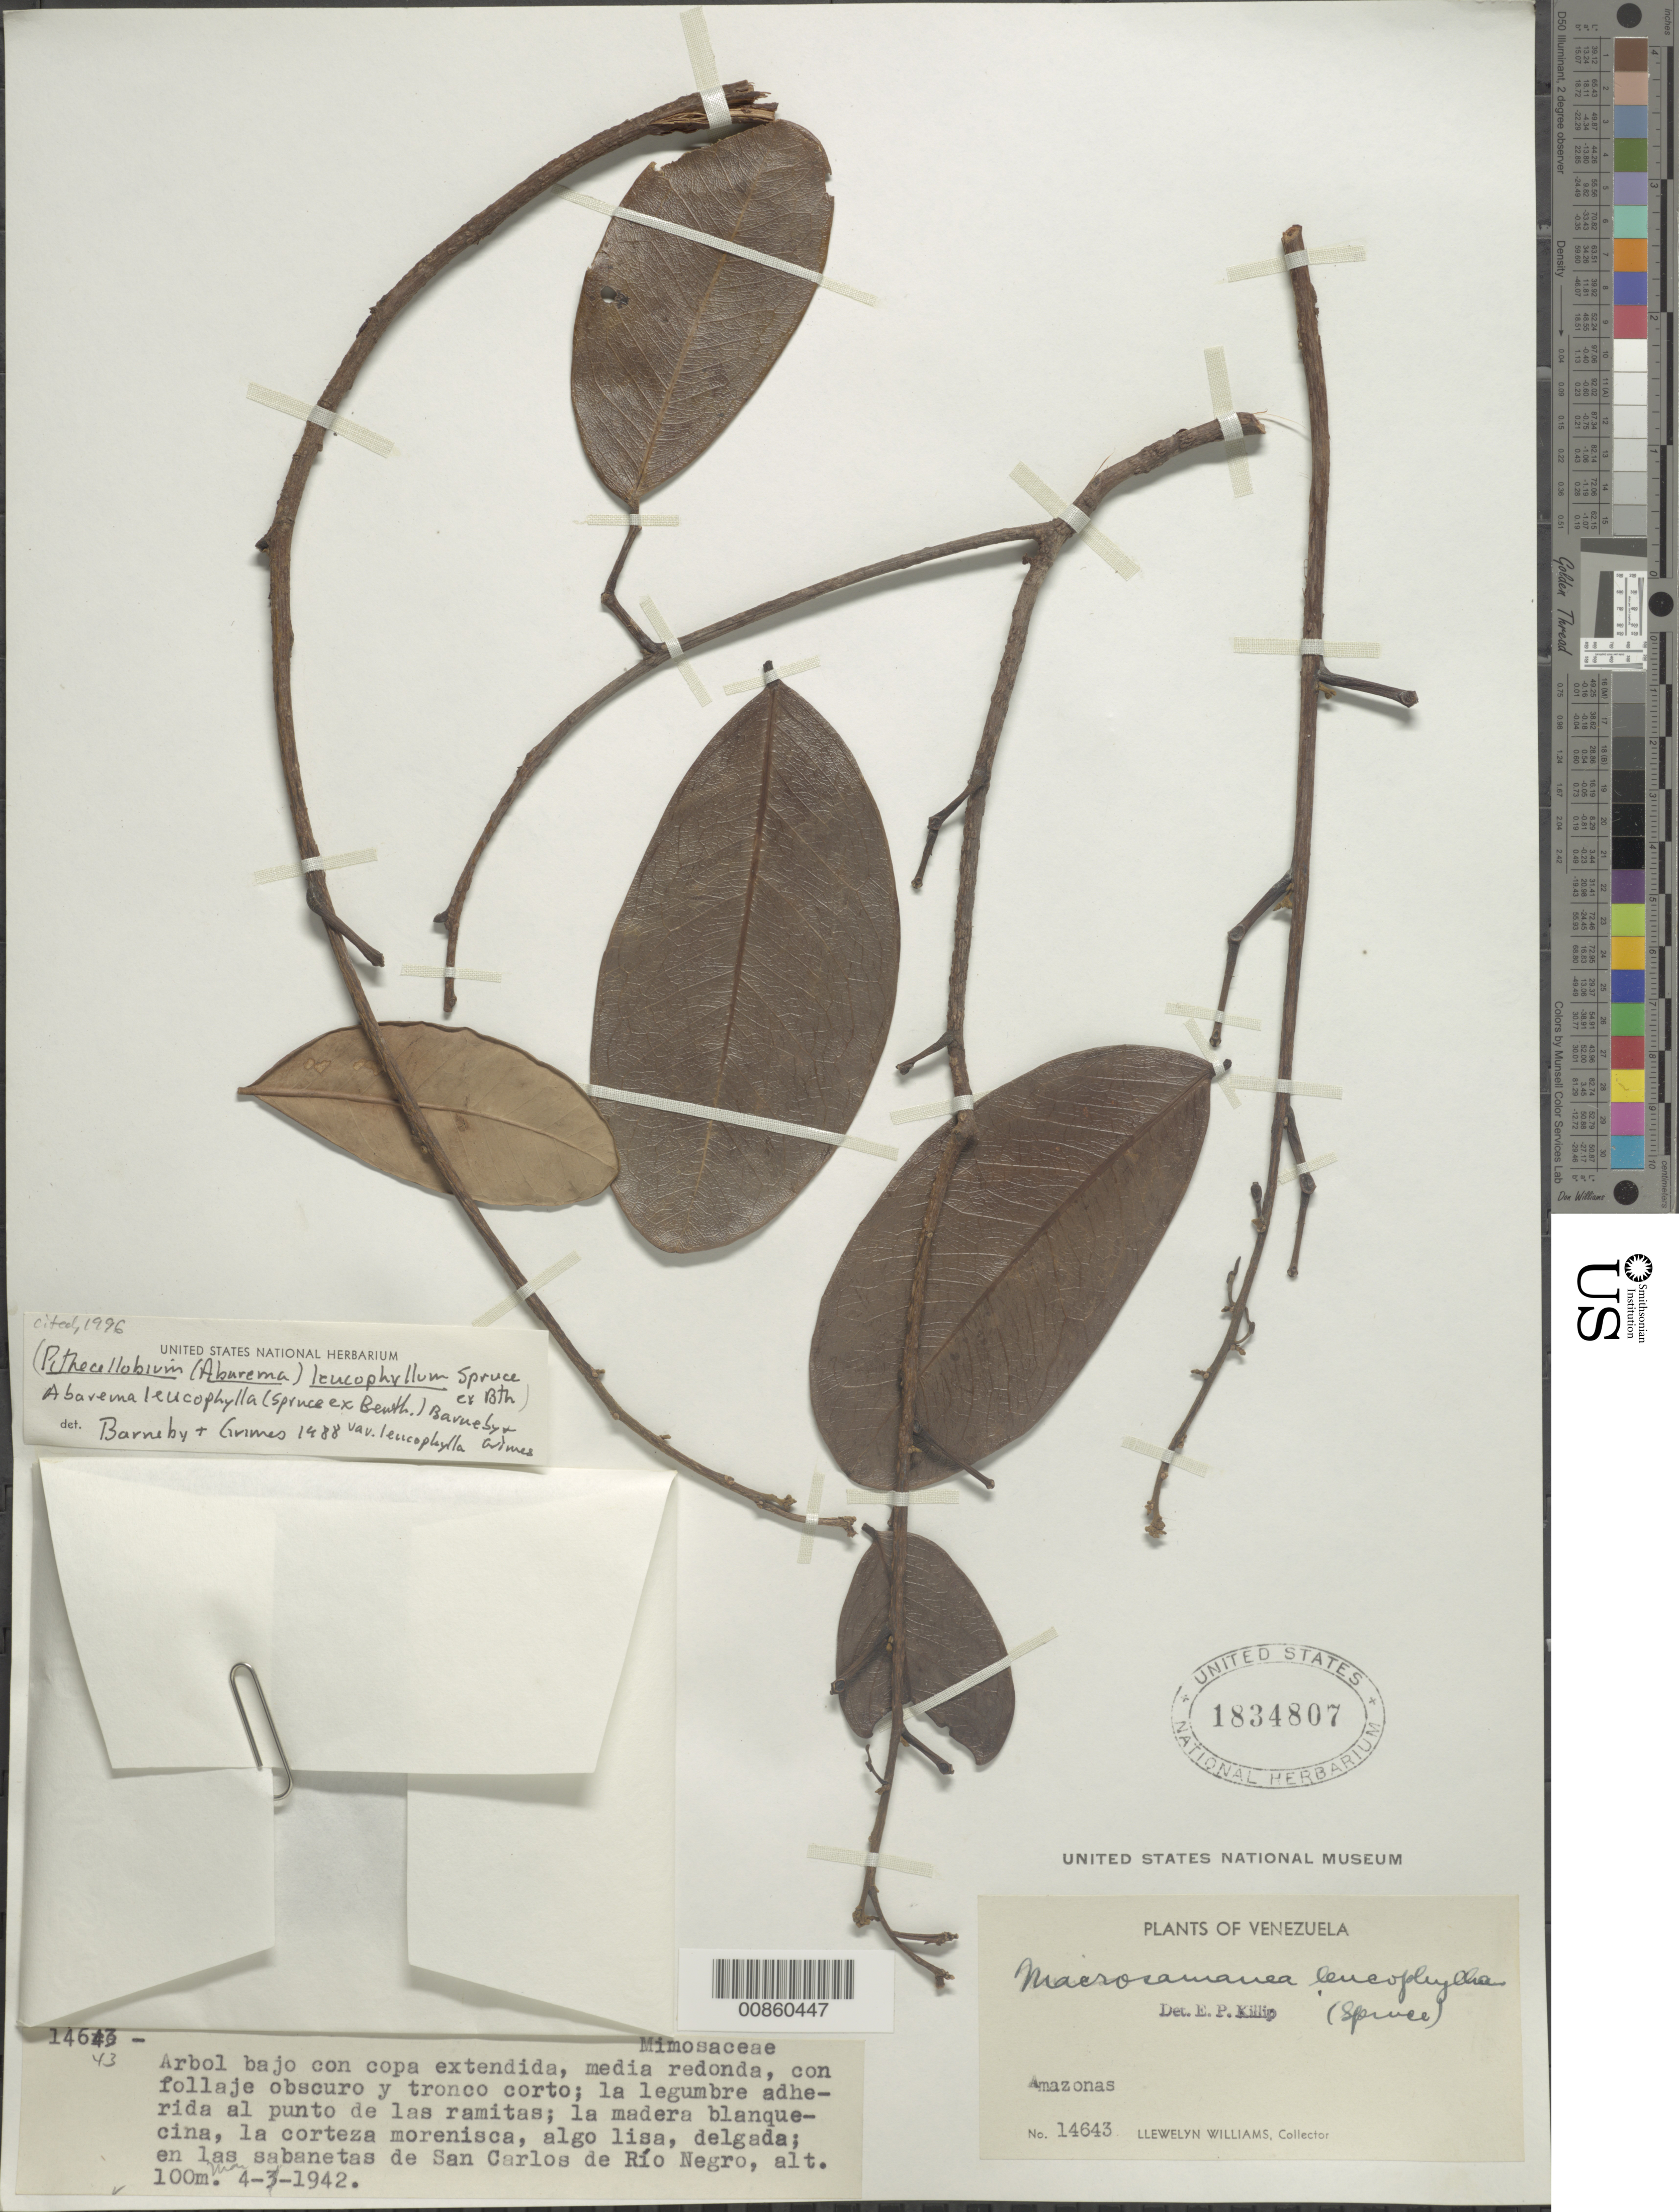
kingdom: Plantae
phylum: Tracheophyta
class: Magnoliopsida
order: Fabales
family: Fabaceae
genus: Abarema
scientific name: Abarema leucophylla var. leucophylla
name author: (Spruce ex Benth.) Barneby & J.W. Grimes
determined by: Barneby, R. C.; Grimes, J. W.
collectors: Ll. Williams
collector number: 14643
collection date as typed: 4-Mar-42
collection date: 1942-03-04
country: Venezuela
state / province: Amazonas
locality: San Carlos de Río Negro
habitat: Sabanetas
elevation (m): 100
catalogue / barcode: US 1834807